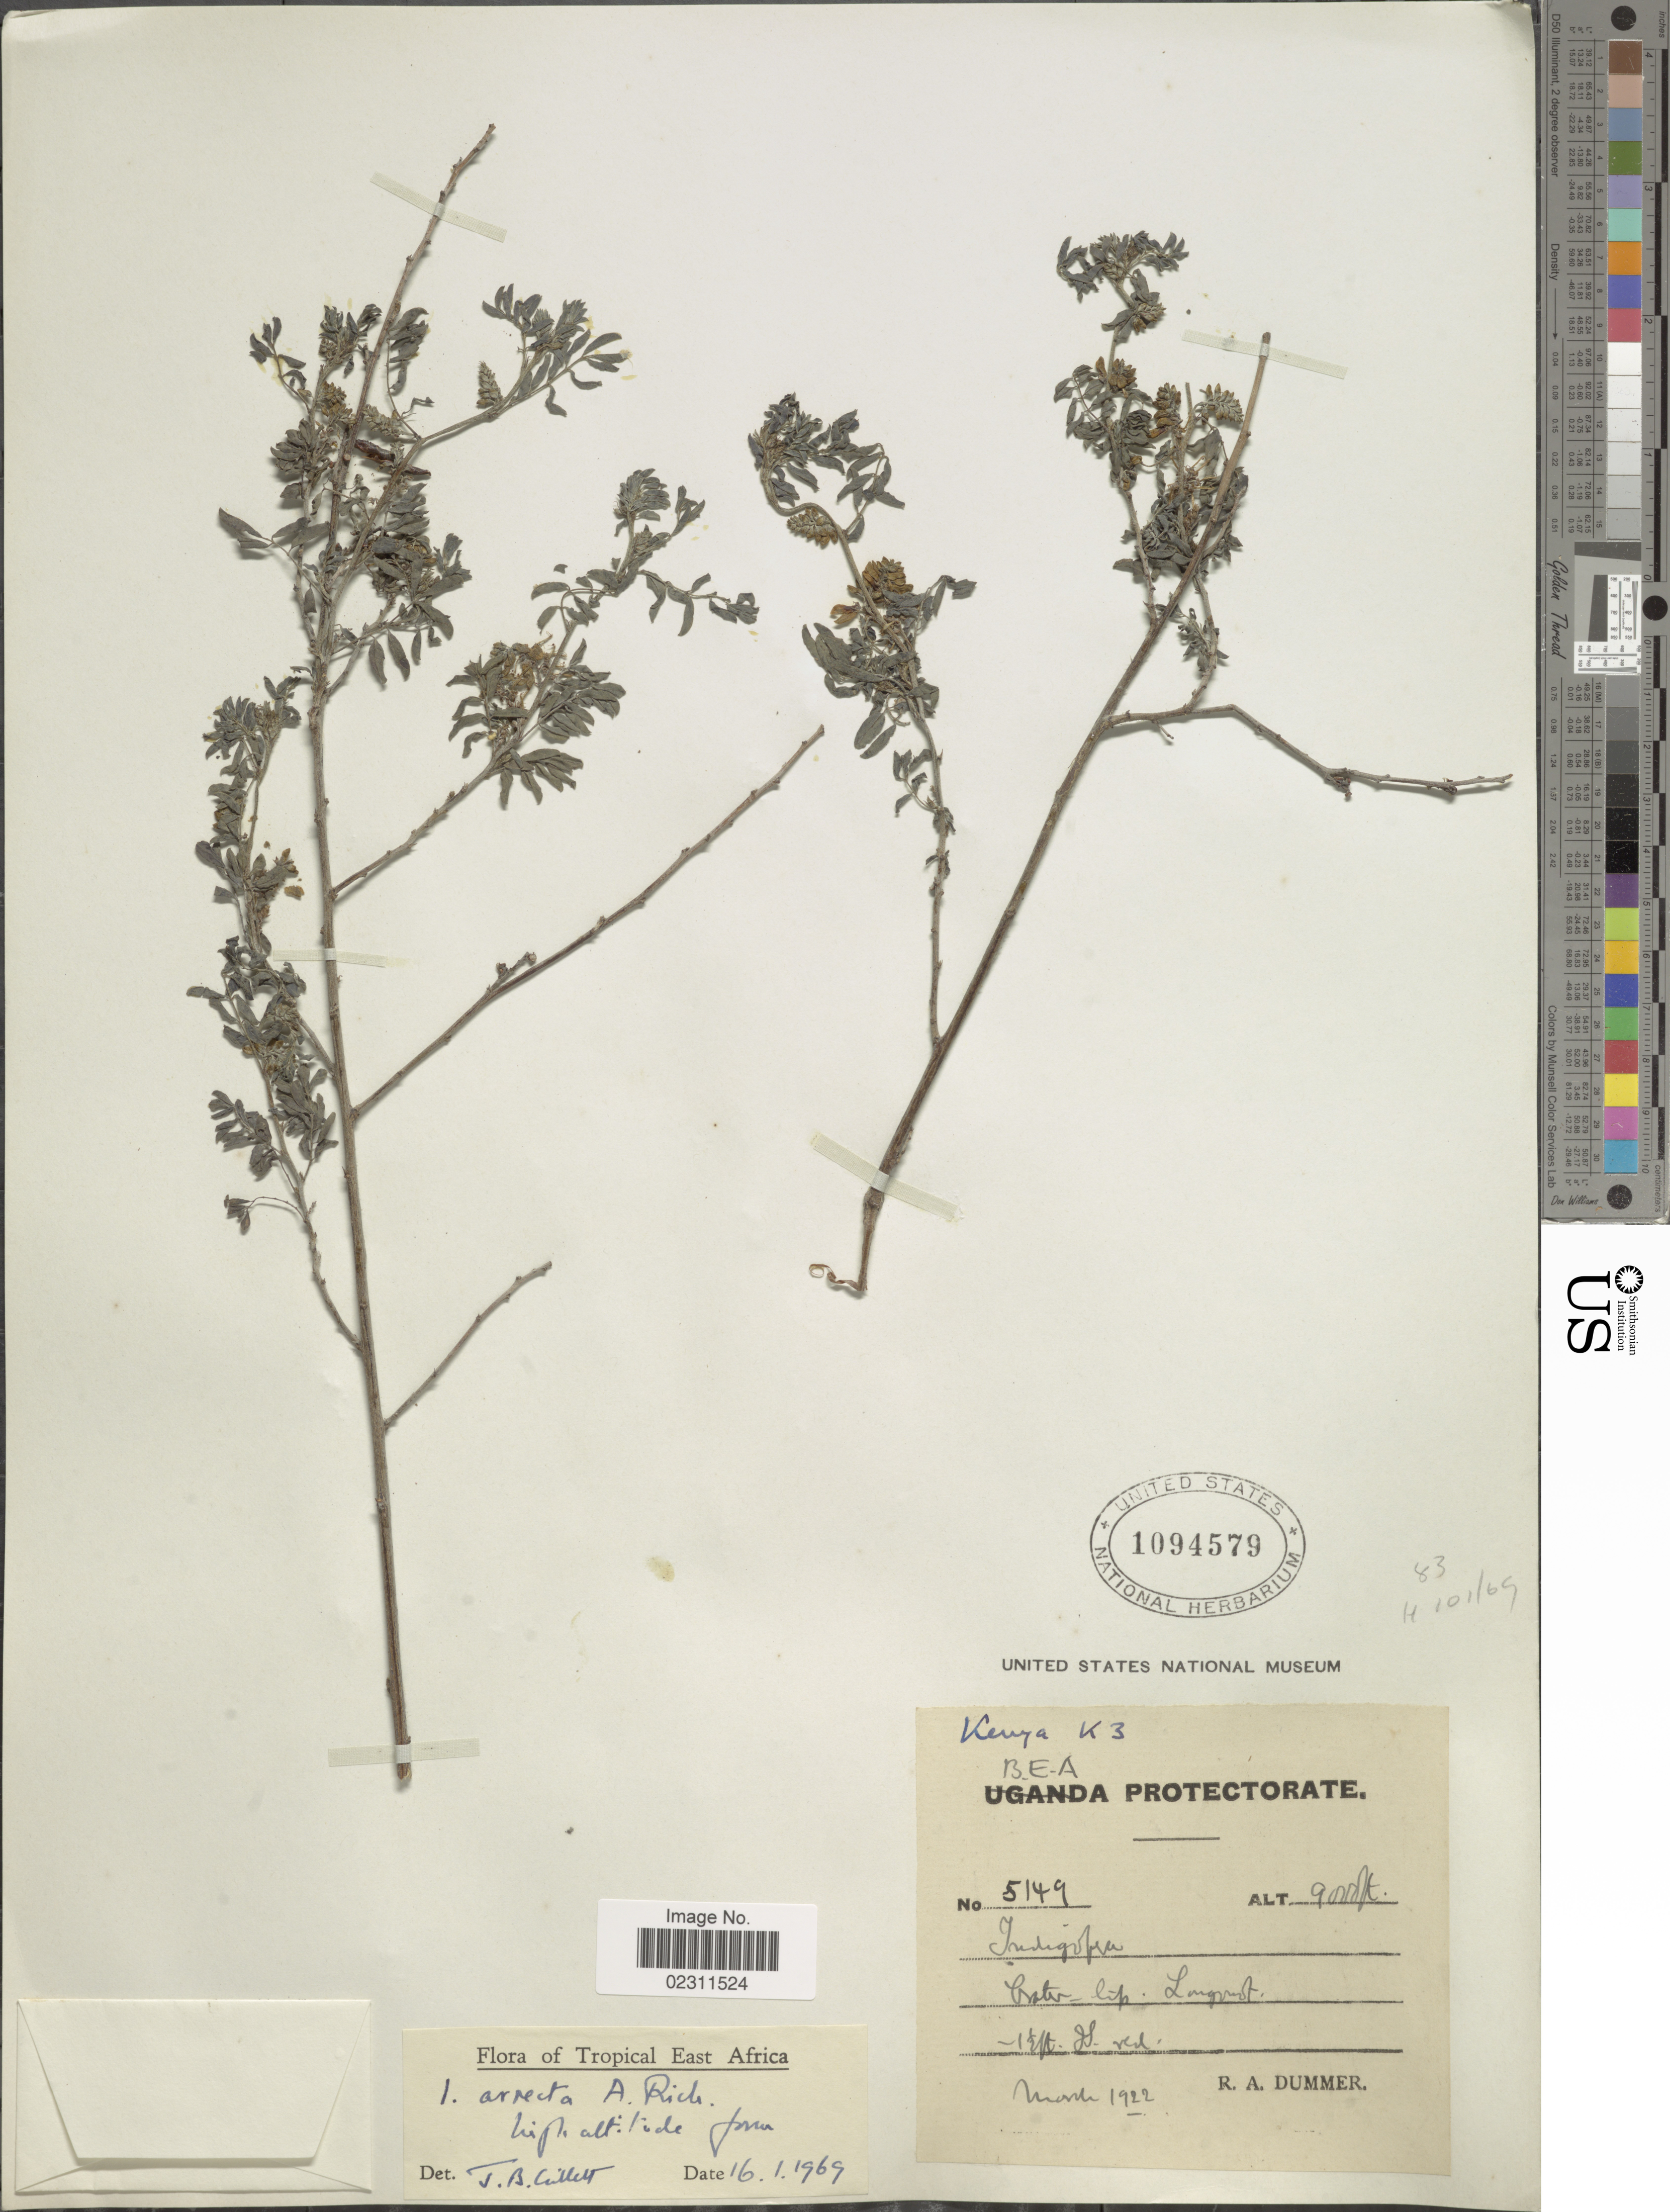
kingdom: Plantae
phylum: Tracheophyta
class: Magnoliopsida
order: Fabales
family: Fabaceae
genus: Indigofera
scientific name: Indigofera arrecta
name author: Hochst. ex A. Rich.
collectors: R. Dümmer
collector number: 5149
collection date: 1922-03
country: Kenya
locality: Tropical East Africa, Kenya K3, Longpoort [interpreted]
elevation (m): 2743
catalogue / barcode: US 1094579